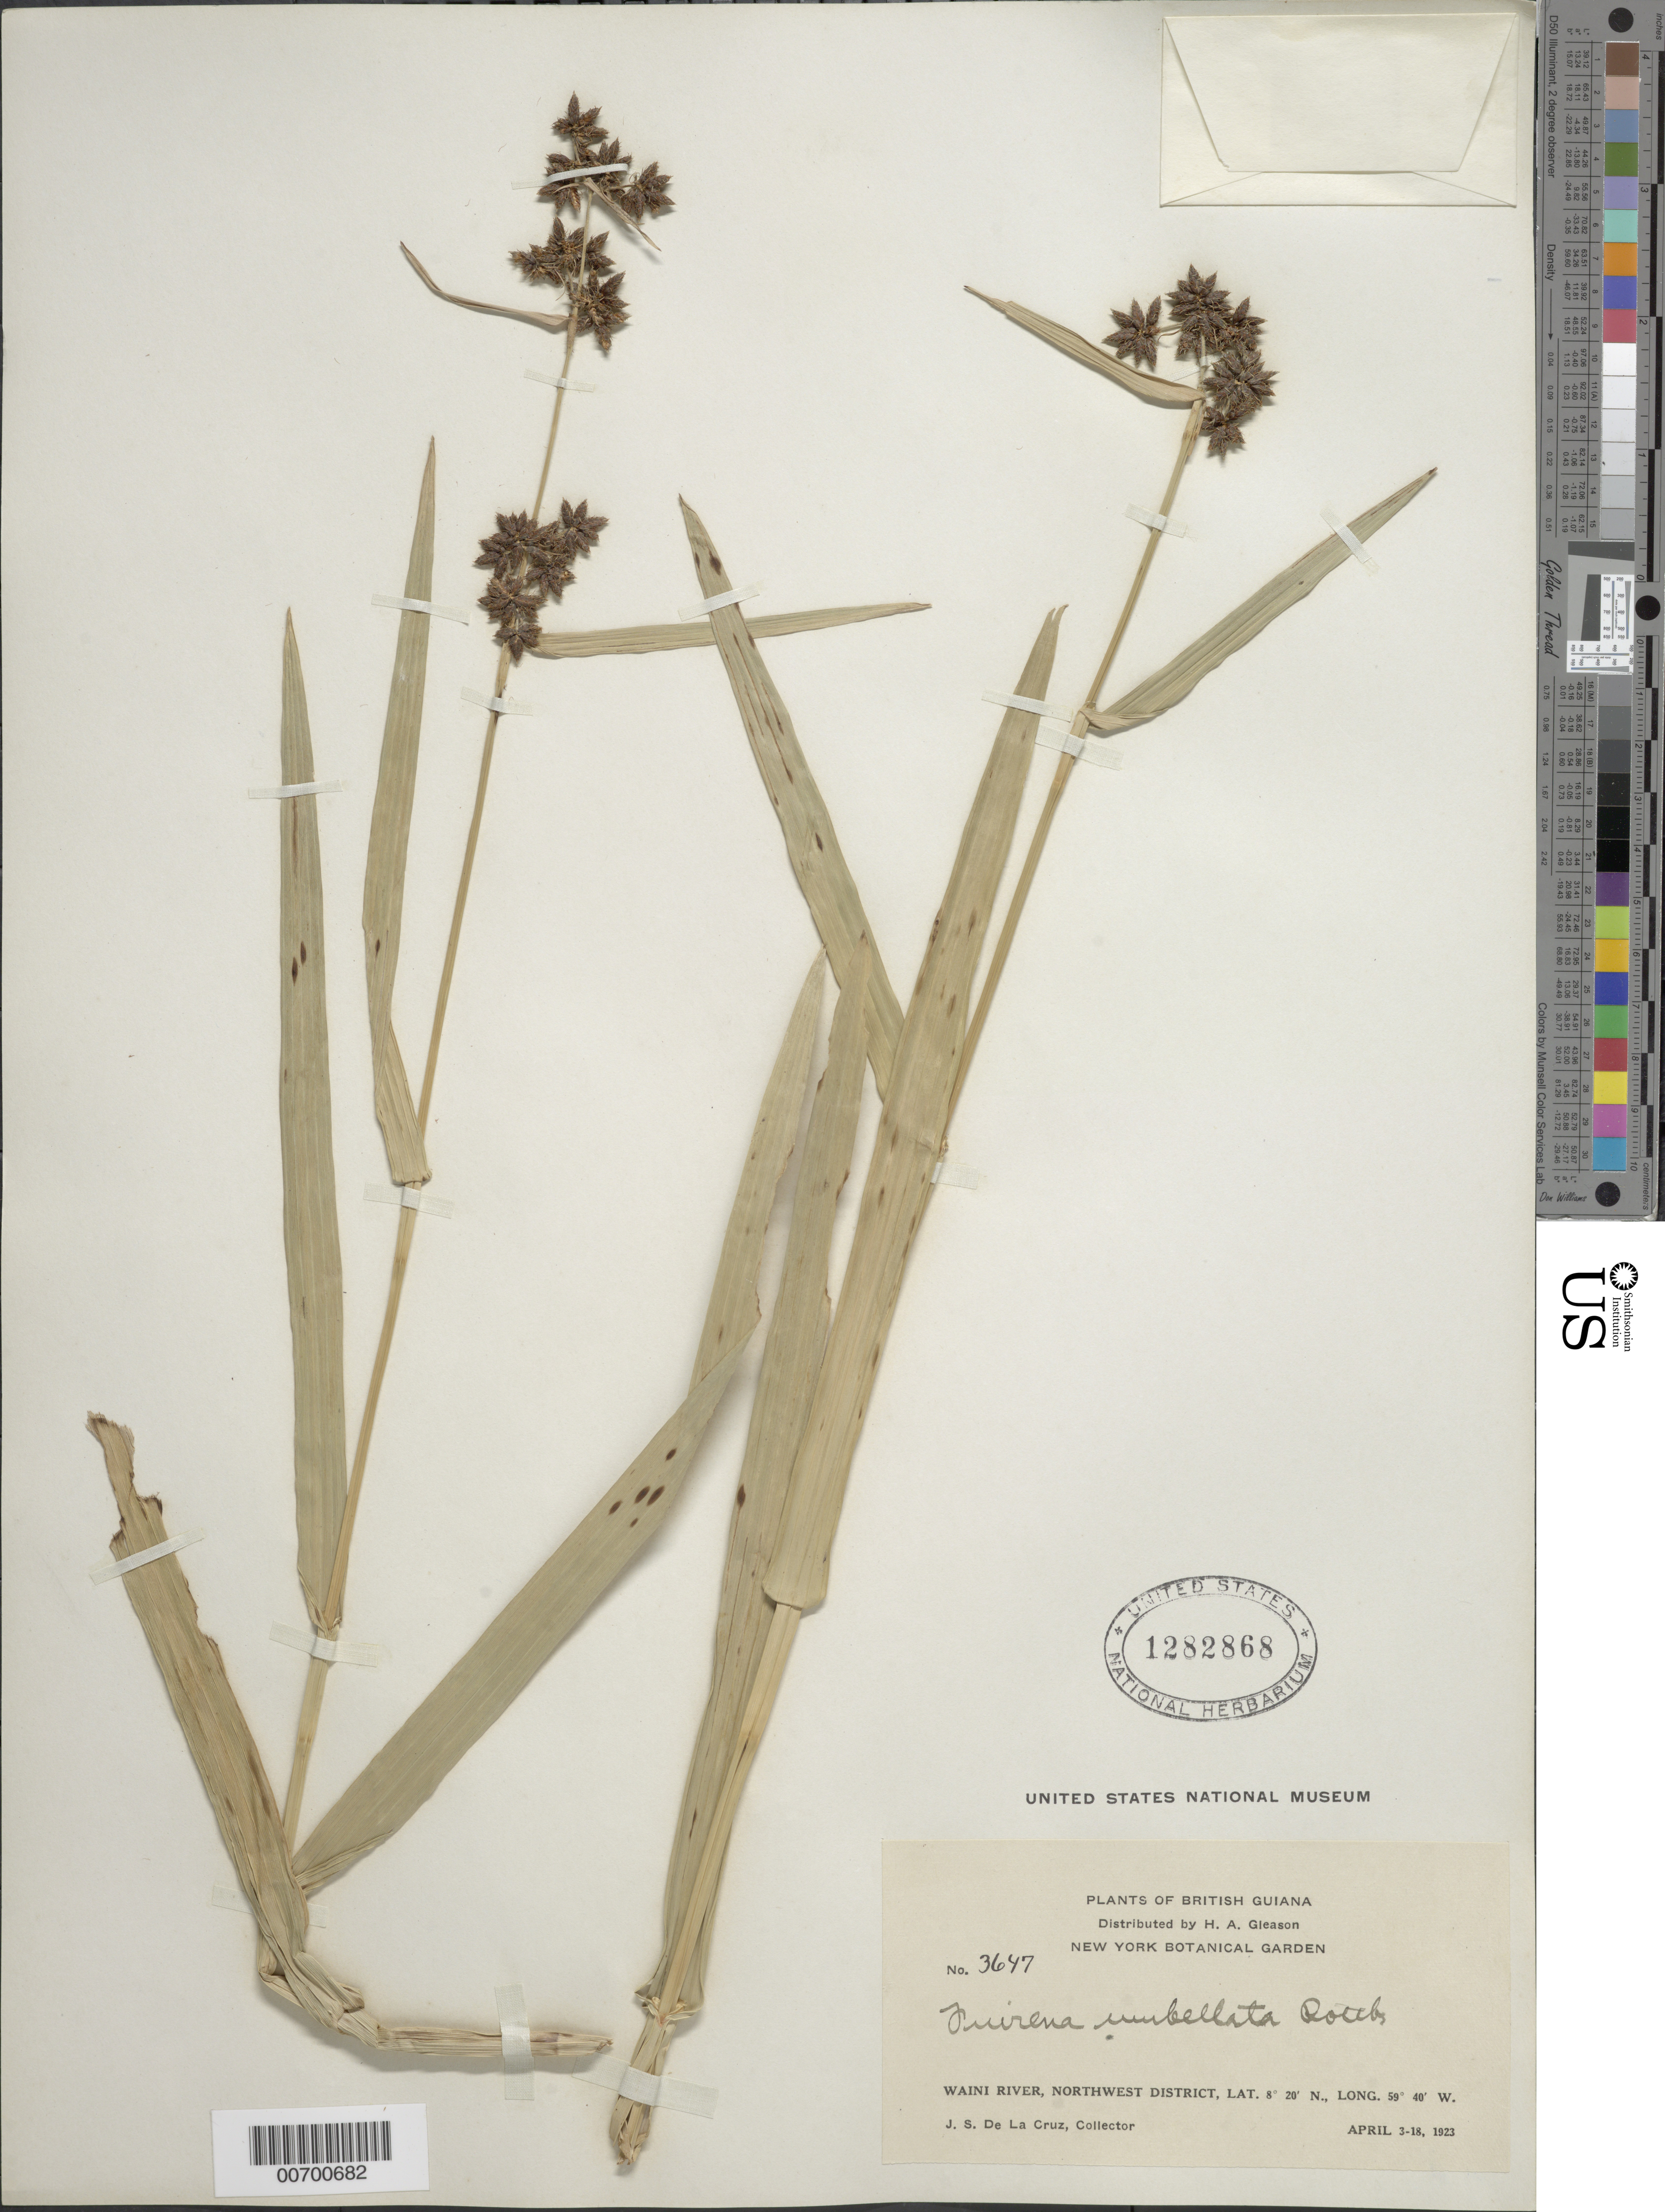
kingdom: Plantae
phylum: Tracheophyta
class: Liliopsida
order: Poales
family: Cyperaceae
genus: Fuirena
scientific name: Fuirena umbellata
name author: Rottb.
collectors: J. S. de la Cruz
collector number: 3647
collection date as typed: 3-Apr-23 to 18-Apr-23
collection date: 1923-04-03/1923-04-18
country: Guyana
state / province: Barima-Waini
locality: Waini R., NW District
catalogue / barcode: US 1282868